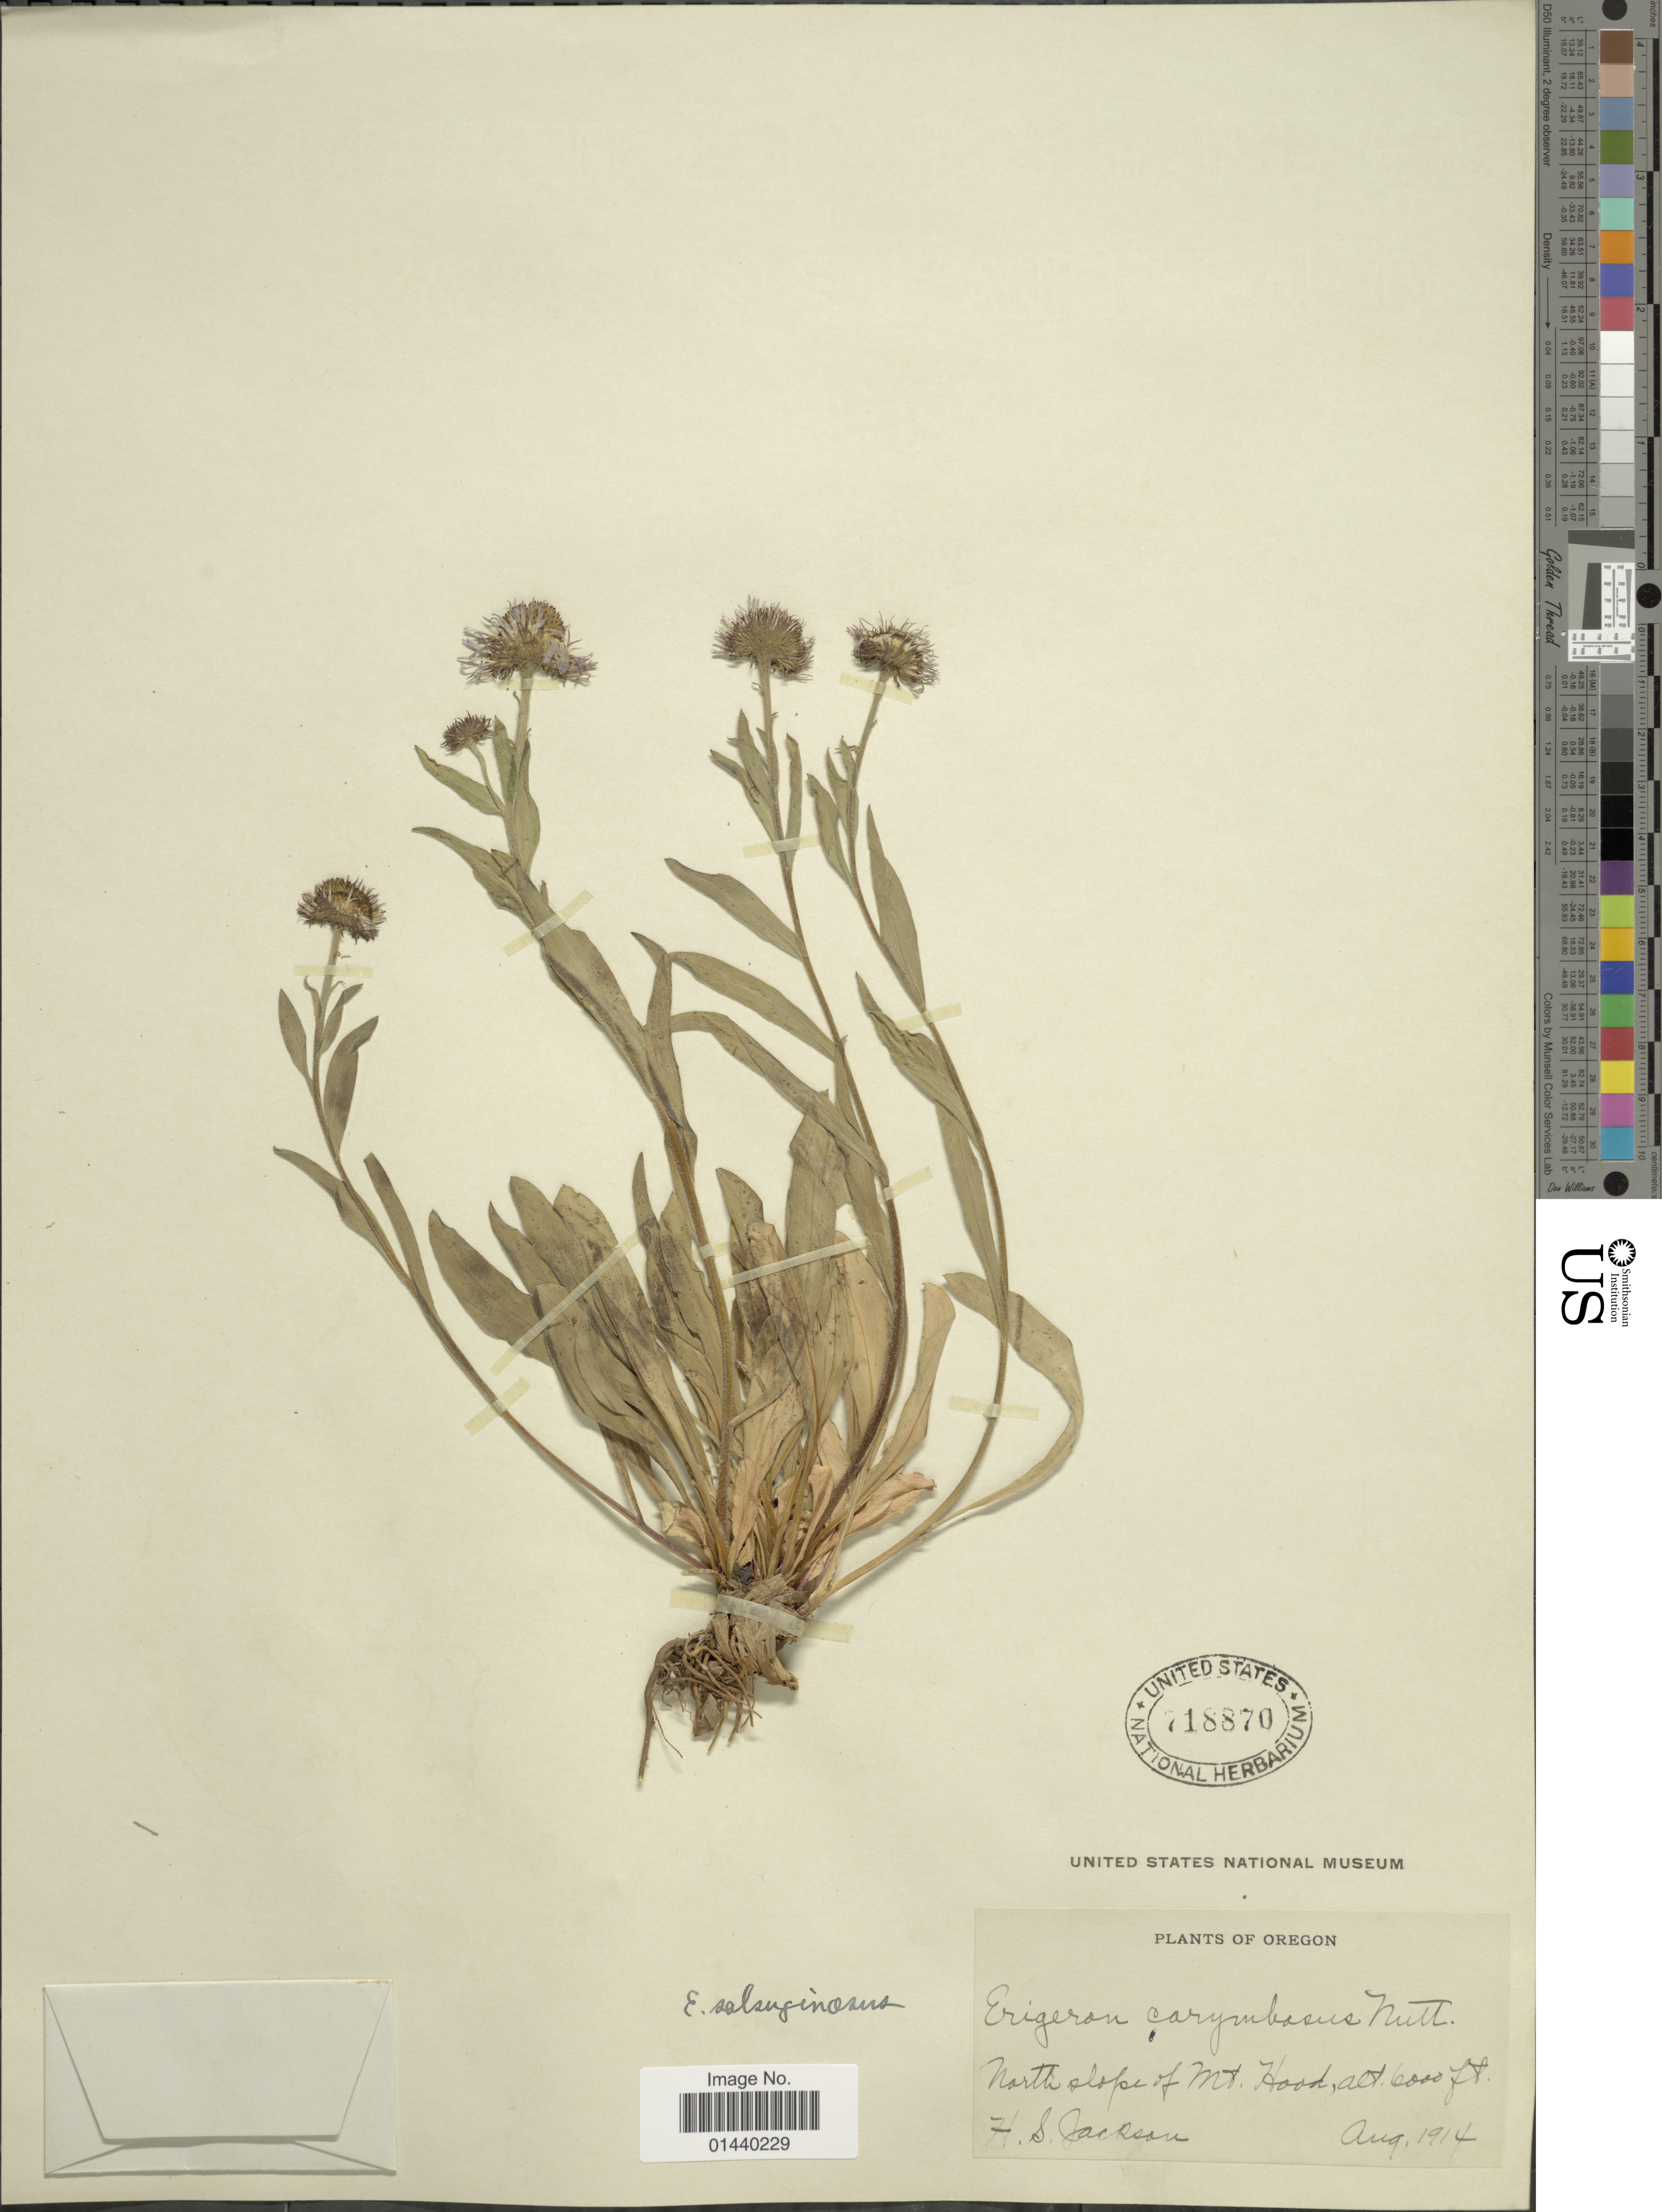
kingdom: Plantae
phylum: Tracheophyta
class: Magnoliopsida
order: Asterales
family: Asteraceae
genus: Erigeron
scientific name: Erigeron salsuginosus var. angustifolius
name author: A. Gray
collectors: H. Jackson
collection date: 1914-08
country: United States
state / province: Oregon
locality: North slope of Mt. Hood.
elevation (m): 1829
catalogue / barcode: US 718870